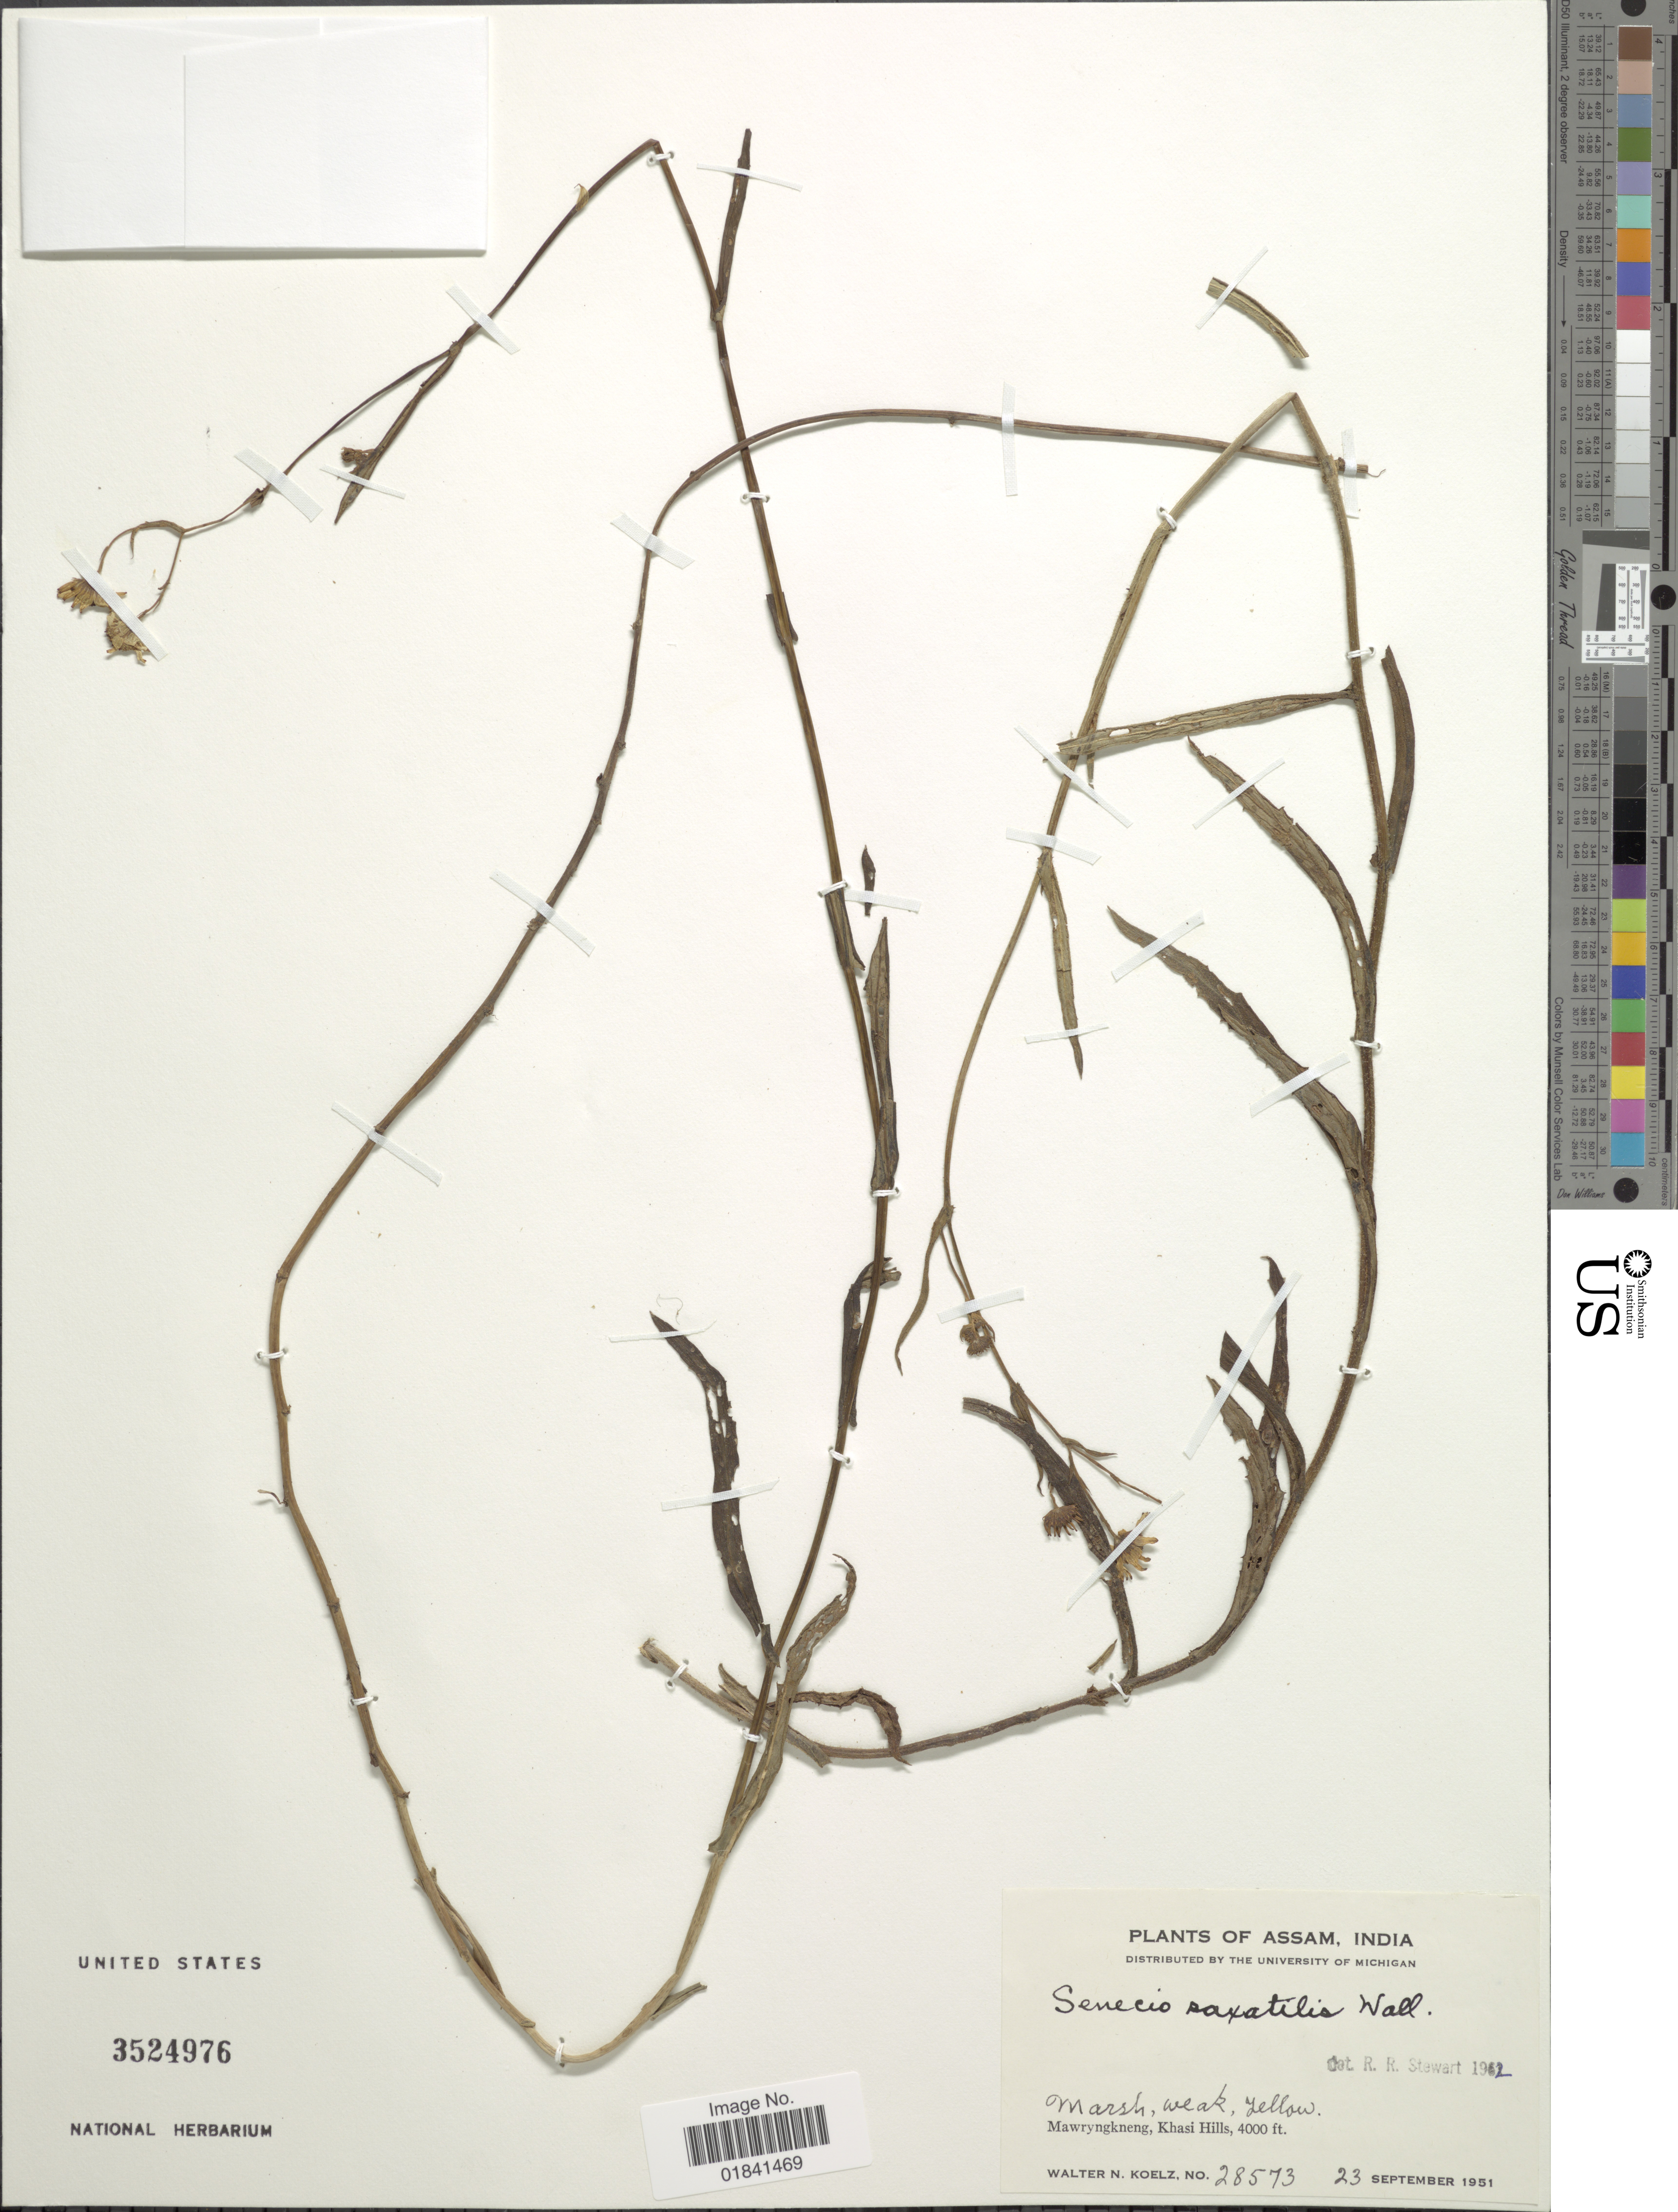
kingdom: Plantae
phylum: Tracheophyta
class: Magnoliopsida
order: Asterales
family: Asteraceae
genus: Senecio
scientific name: Senecio saxatilis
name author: Wall. & DC.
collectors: W. N. Koelz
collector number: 28573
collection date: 1951-09-23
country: India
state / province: Meghalaya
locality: Mawryngkneng, Khasi Hills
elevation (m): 1219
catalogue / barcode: US 3524976